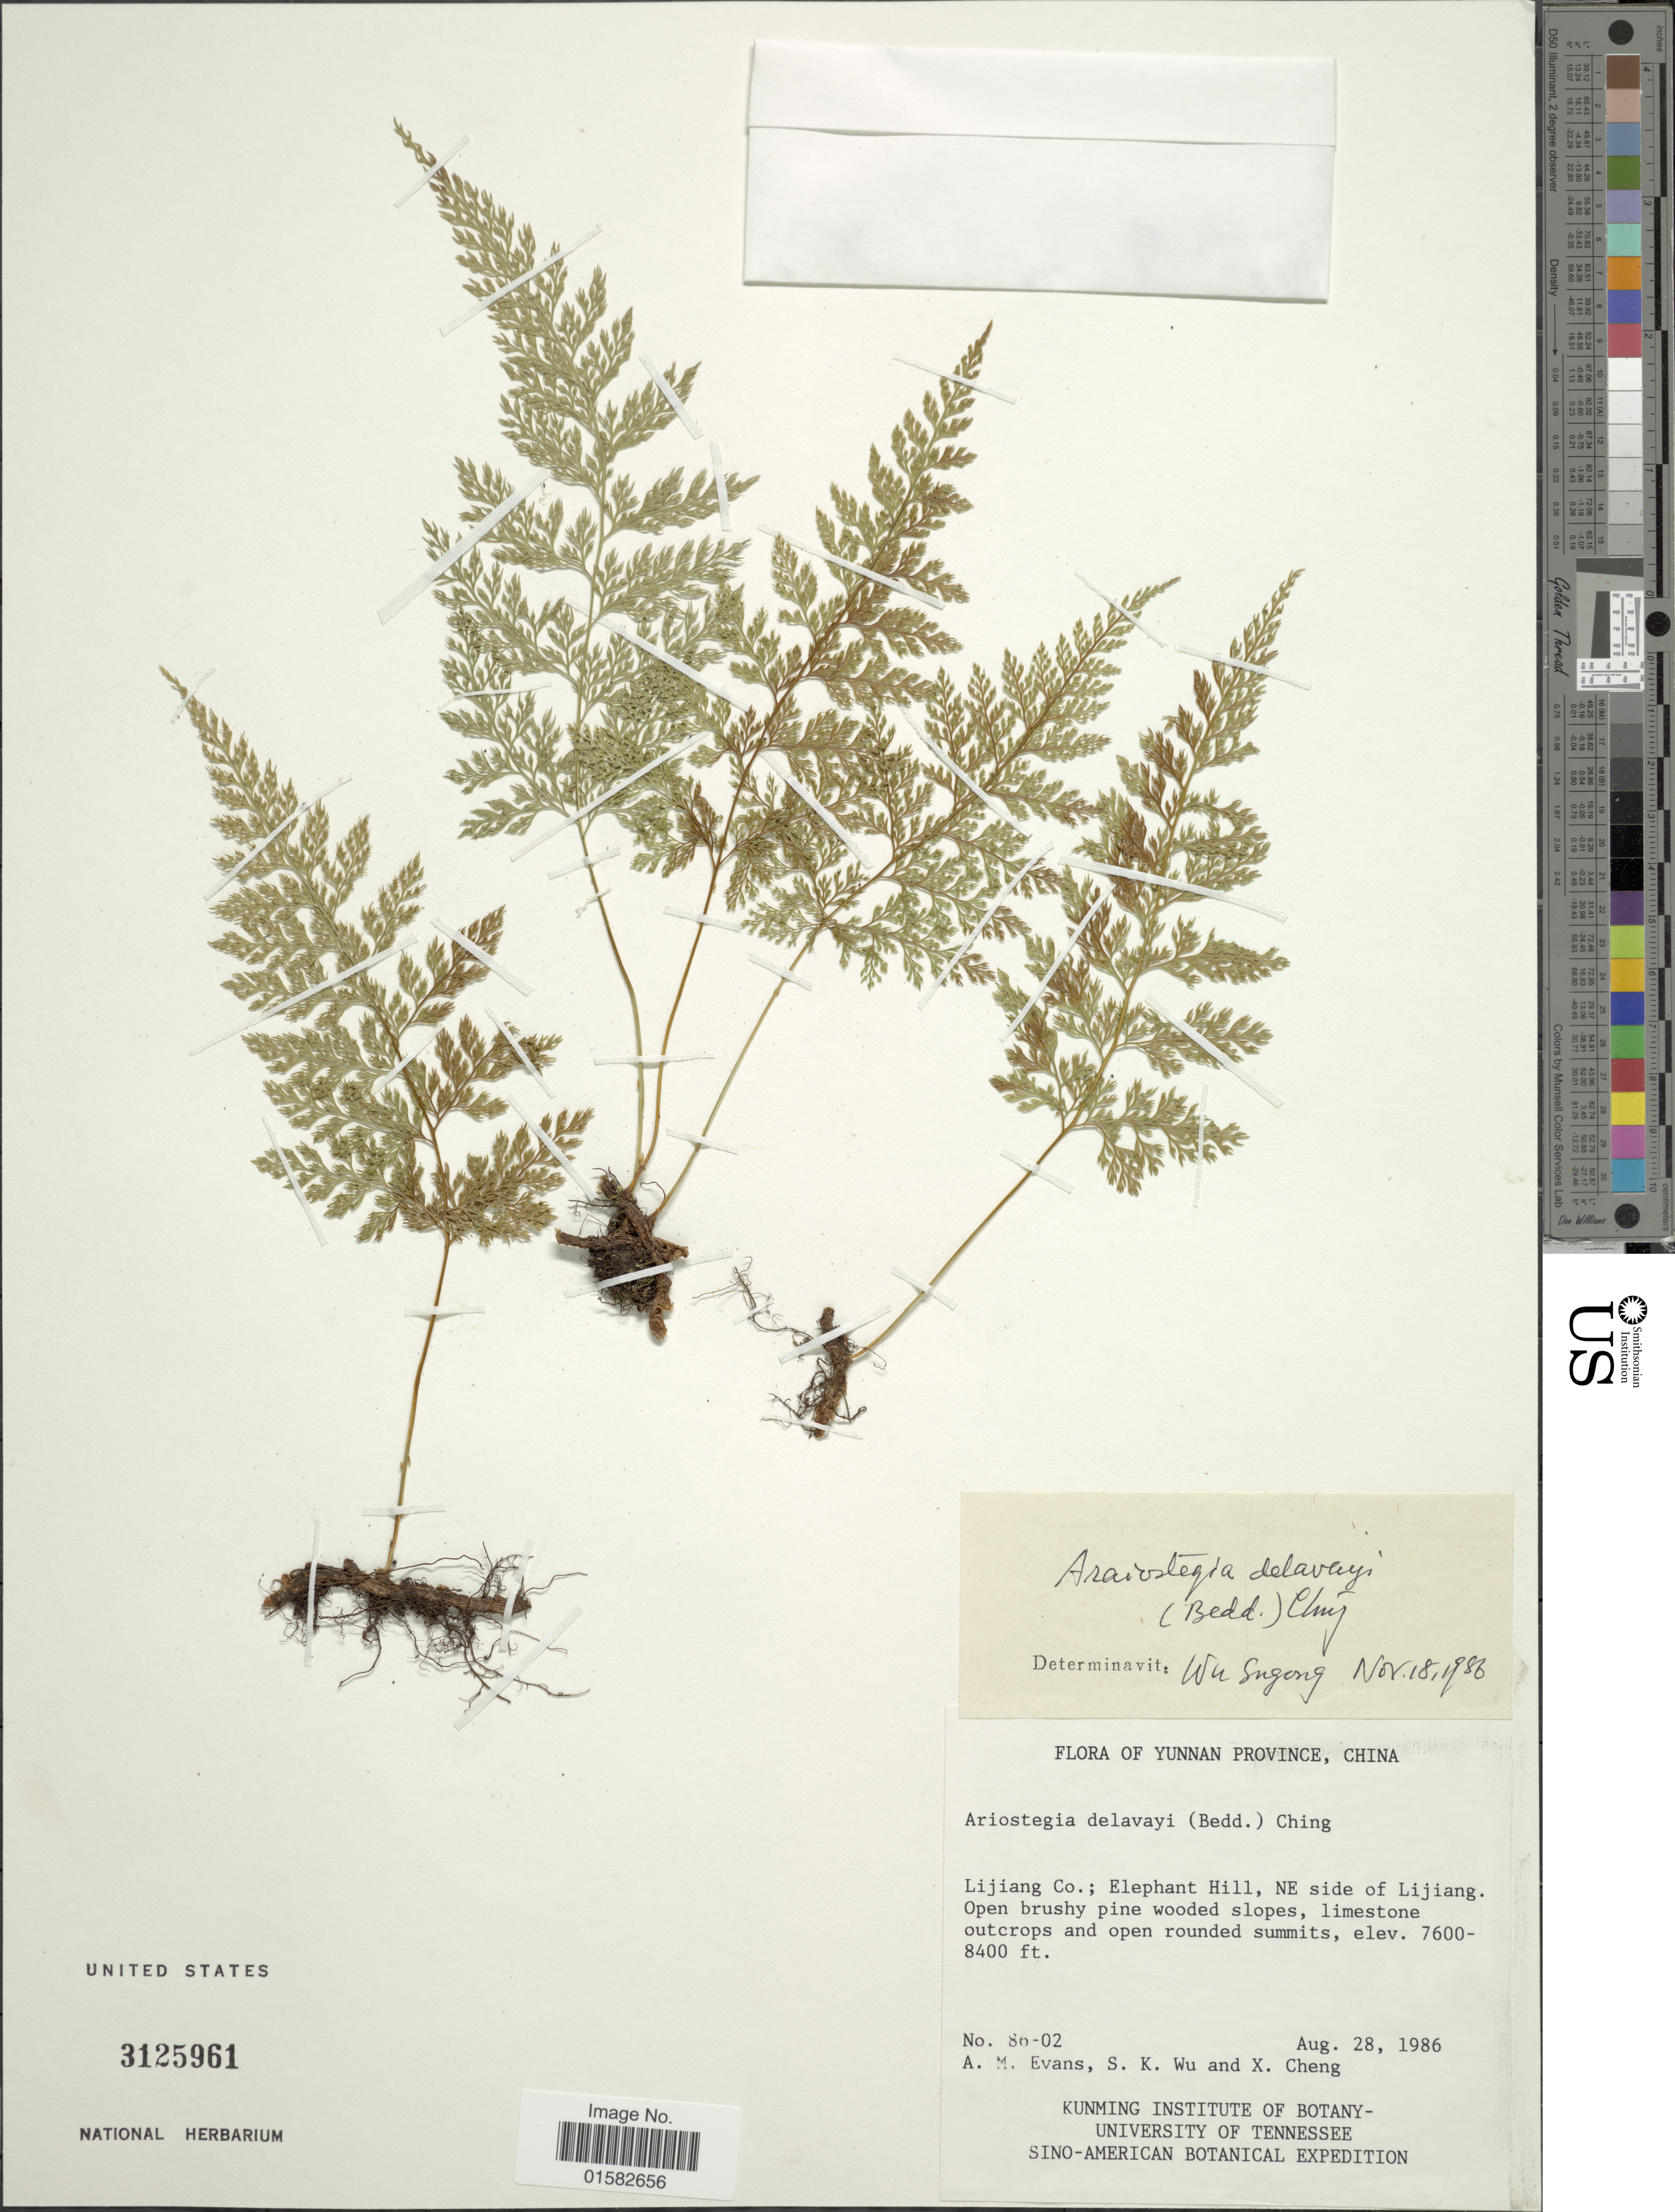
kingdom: Plantae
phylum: Tracheophyta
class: Polypodiopsida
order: Polypodiales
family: Davalliaceae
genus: Davallia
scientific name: Davallia beddomei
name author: C. Hope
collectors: A. M. Evans, S. K. Wu & X. Cheng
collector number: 86-02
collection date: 1986-08-28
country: China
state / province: Yunnan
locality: Yunnan Province, China, Lijiang Co. Elephant Hill, NE side of Lijinang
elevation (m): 2316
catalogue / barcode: US 3125961